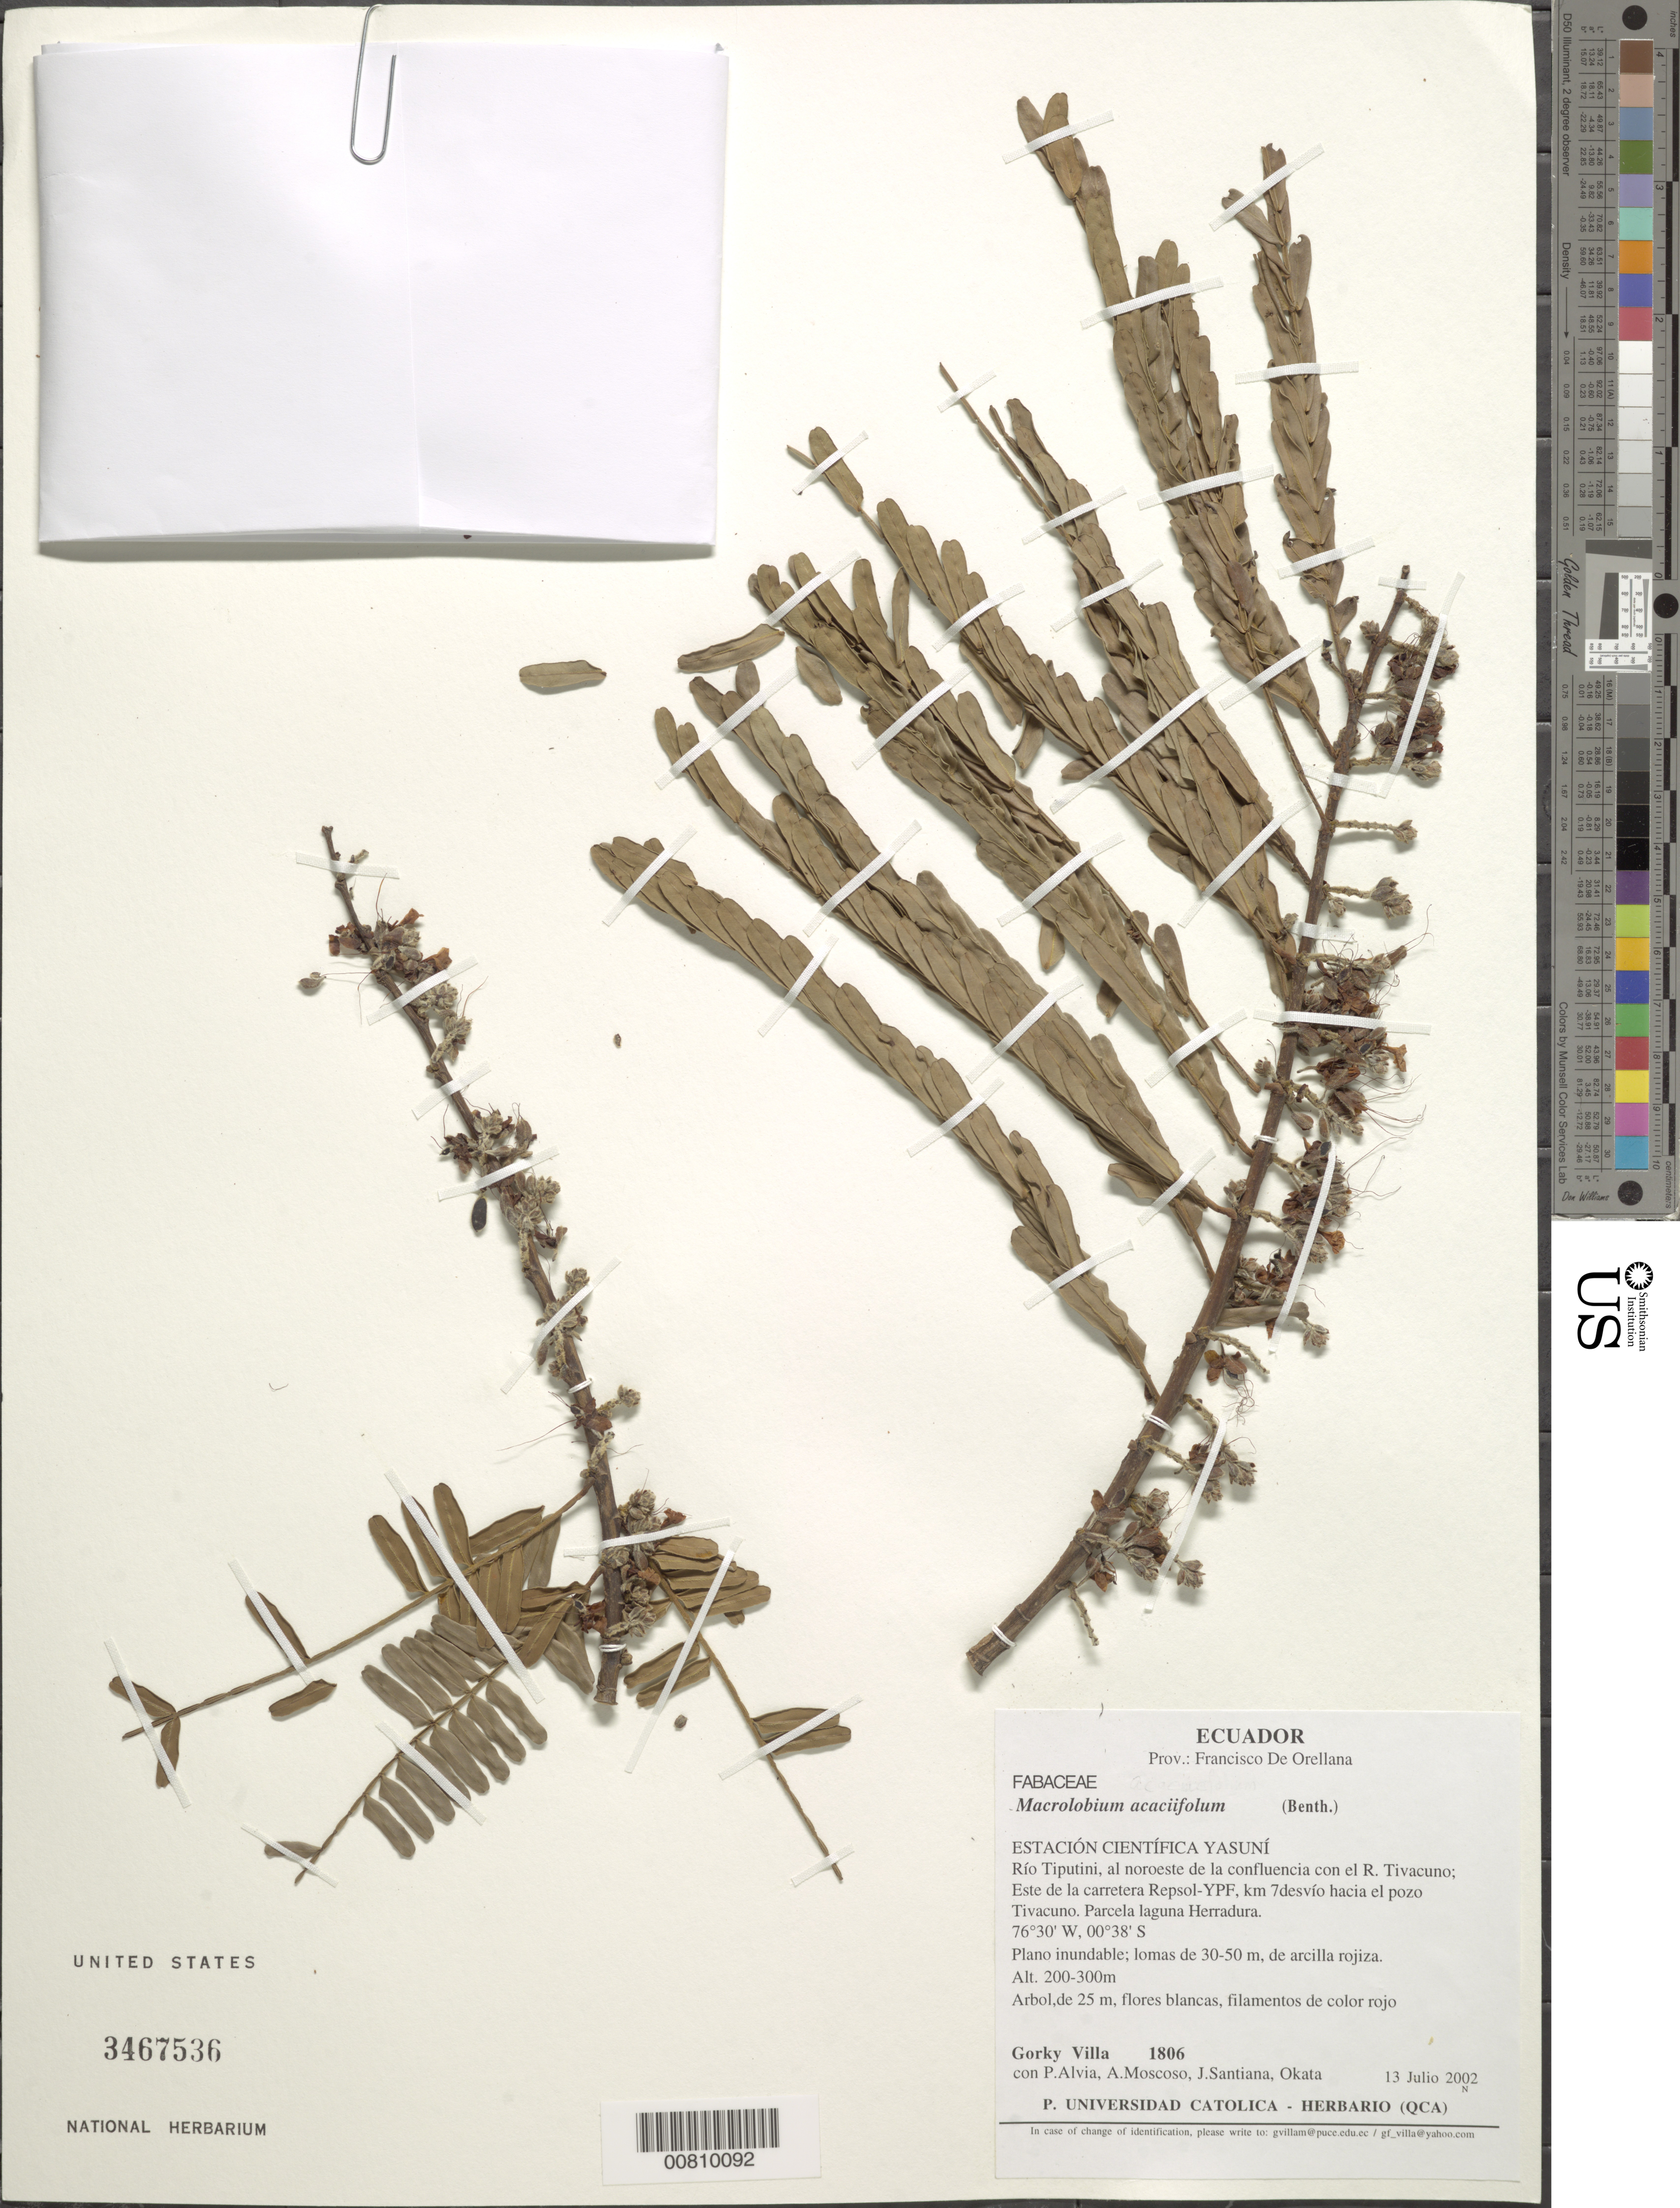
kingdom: Plantae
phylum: Tracheophyta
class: Magnoliopsida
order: Fabales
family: Fabaceae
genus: Macrolobium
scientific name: Macrolobium acaciifolium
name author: (Benth.) Benth.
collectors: G. Villa & P. Alvia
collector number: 1806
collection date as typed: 13 Jul 2002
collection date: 2002-07-13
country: Ecuador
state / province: Napo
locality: Yasuni National Park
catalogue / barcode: US 3467536